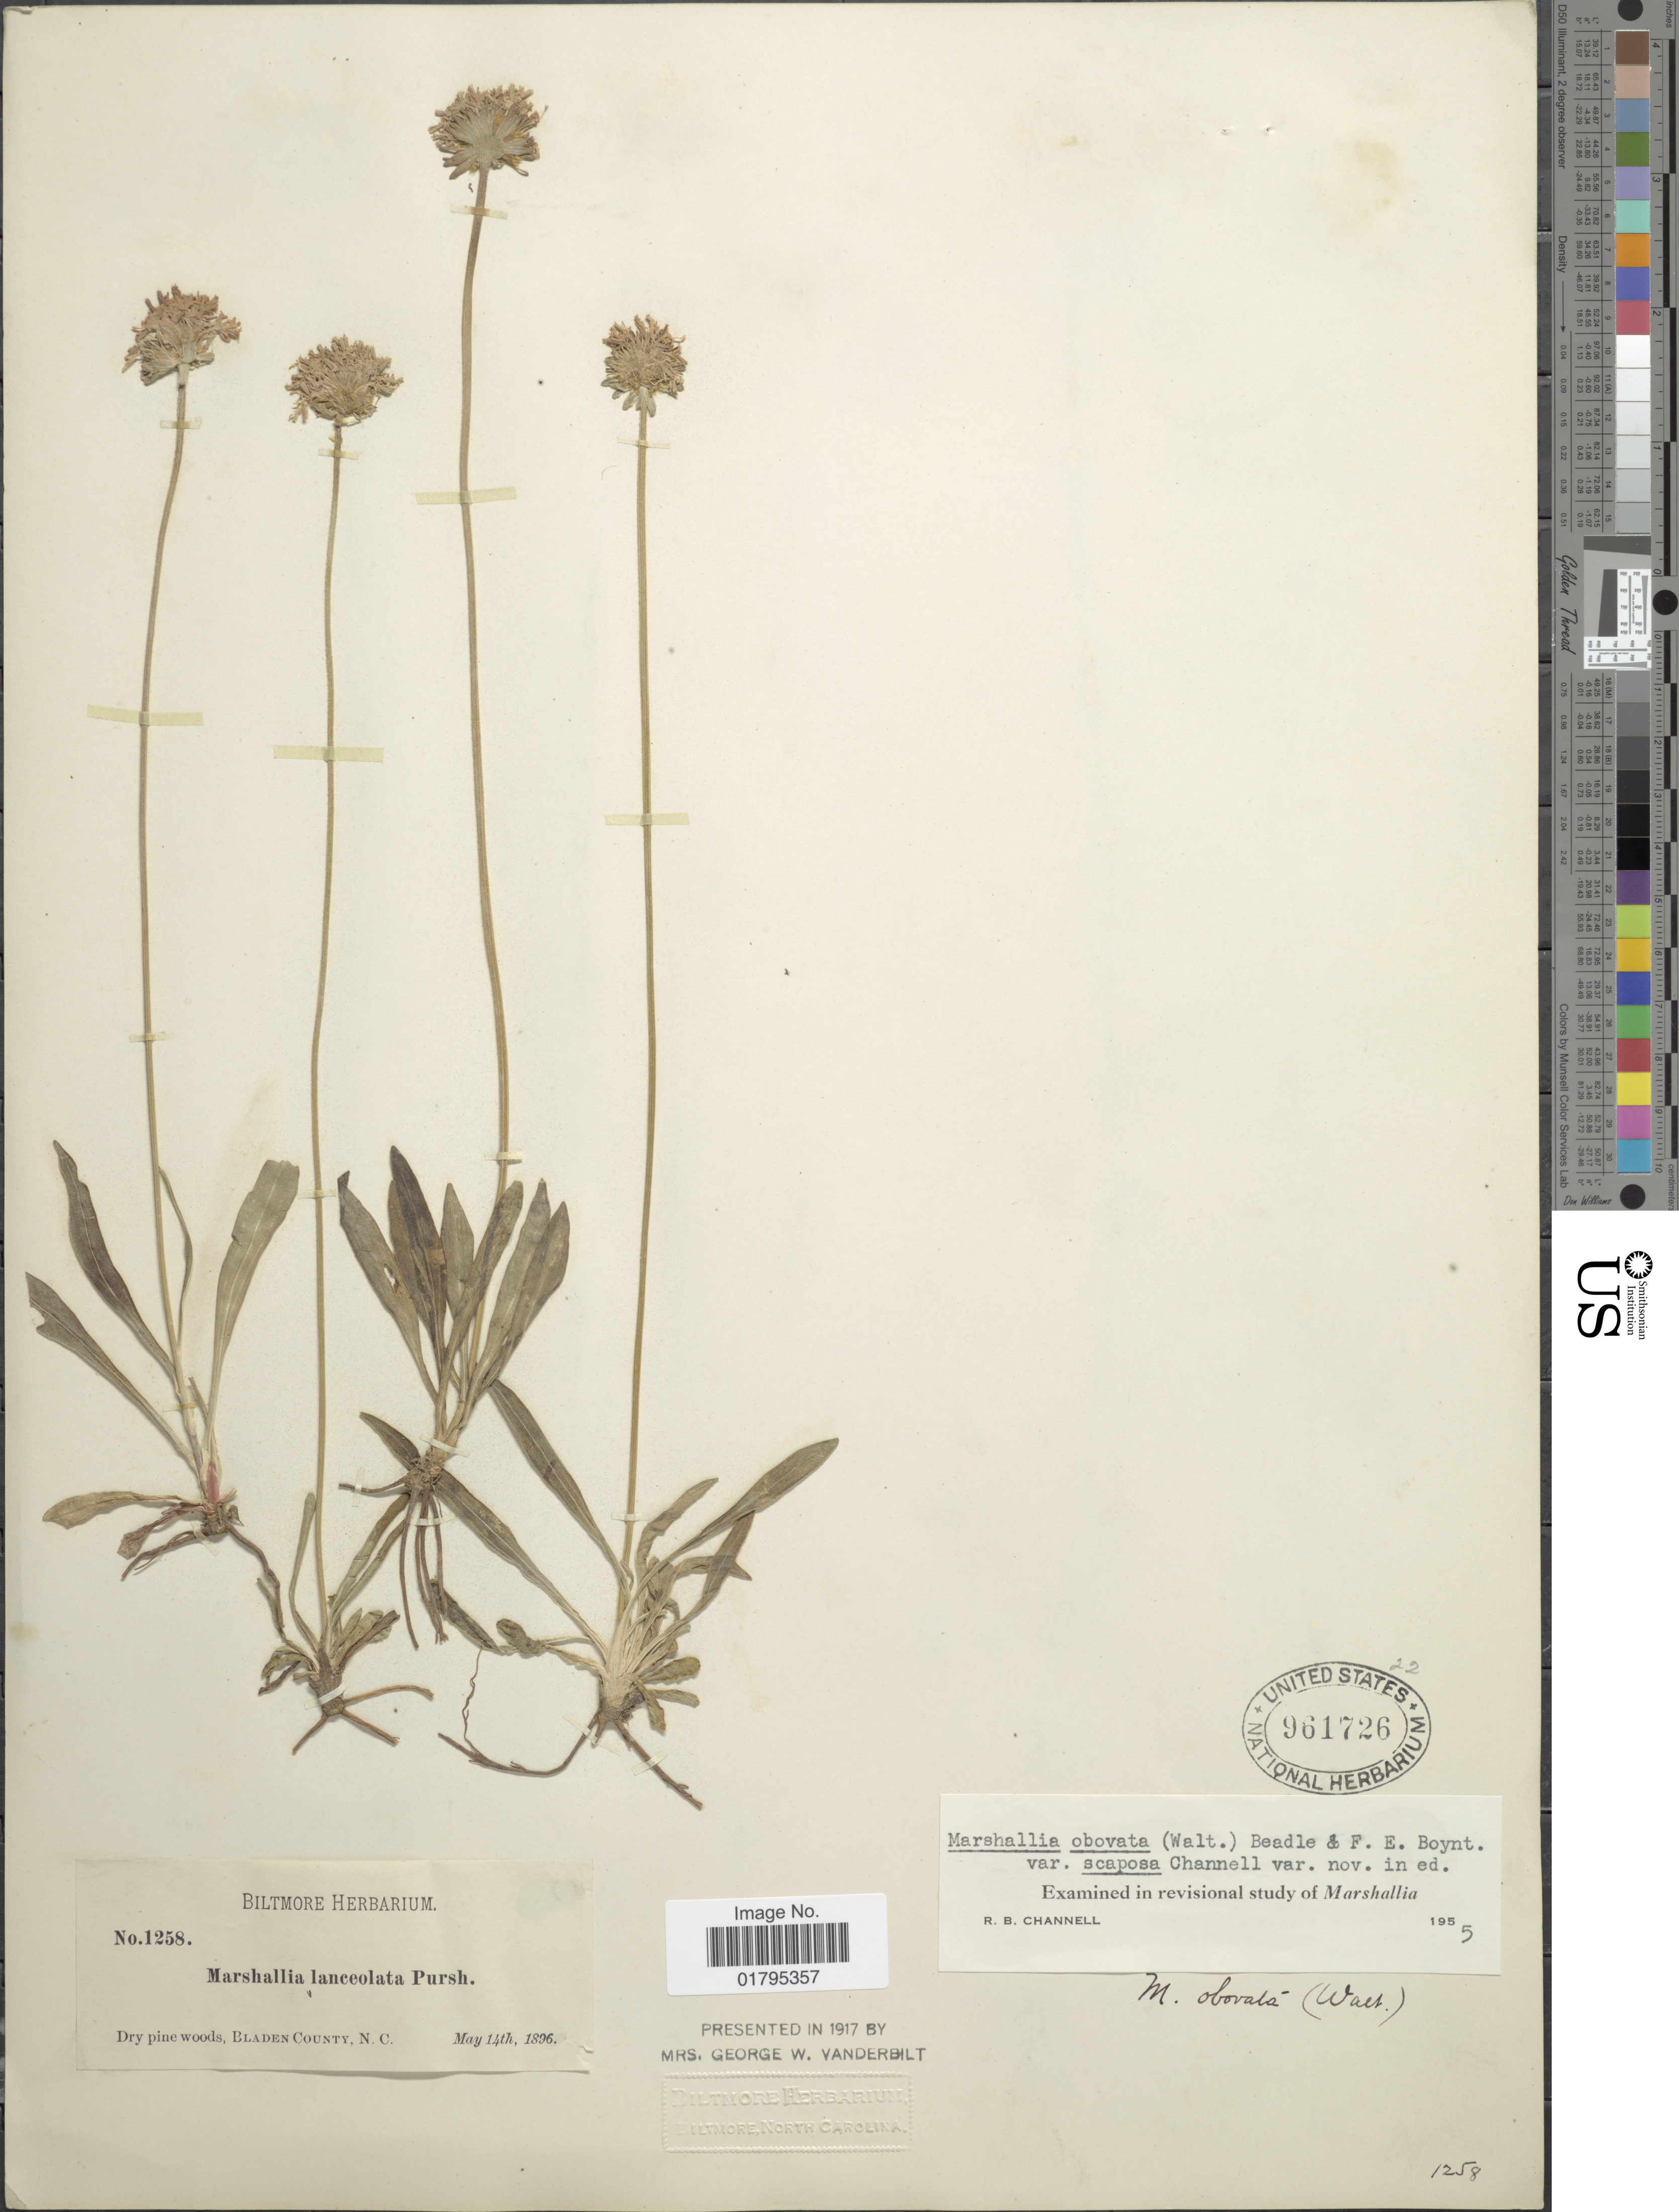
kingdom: Plantae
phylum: Tracheophyta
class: Magnoliopsida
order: Asterales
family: Asteraceae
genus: Marshallia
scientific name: Marshallia obovata var. scaposa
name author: Channell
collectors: ex herb. Biltmore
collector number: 1258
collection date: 1896-05-14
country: United States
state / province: North Carolina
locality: Dy pine woods, Bladen County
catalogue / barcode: US 961726